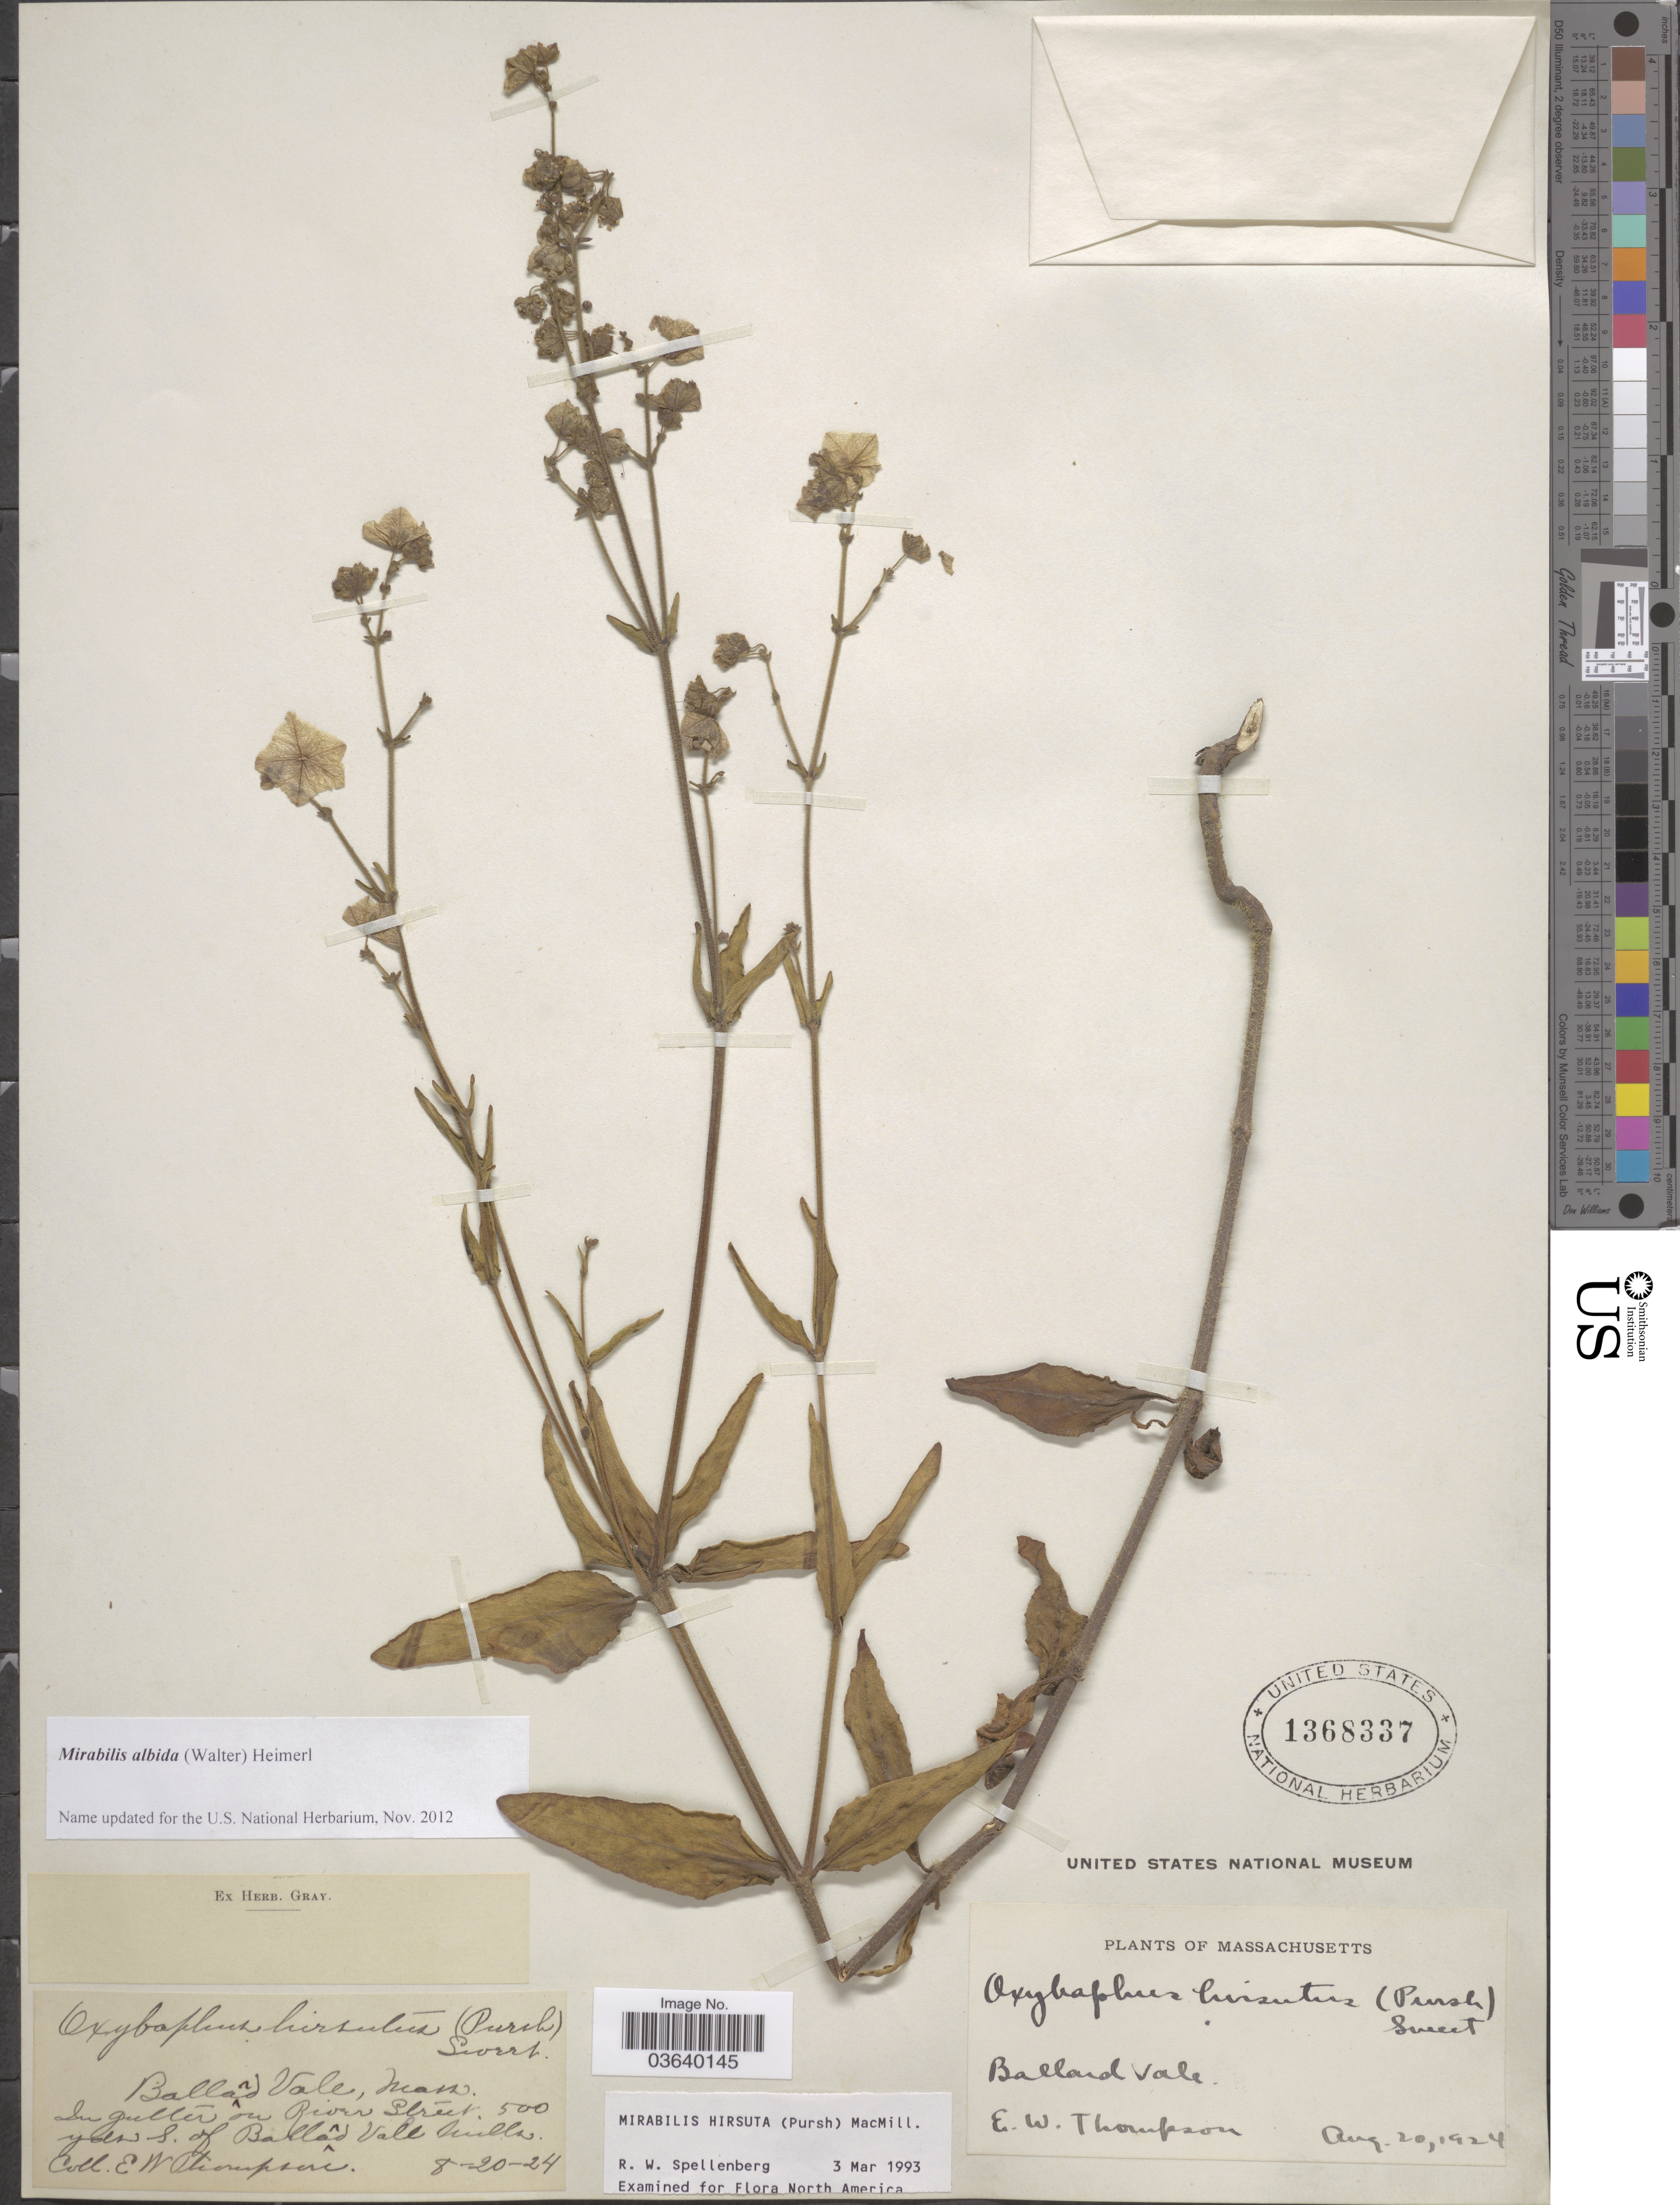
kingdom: Plantae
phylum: Tracheophyta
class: Magnoliopsida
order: Caryophyllales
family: Nyctaginaceae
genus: Mirabilis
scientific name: Mirabilis albida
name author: (Walter) Heimerl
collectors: E. W. Thompson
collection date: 1924-08-20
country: United States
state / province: Massachusetts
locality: Ballard Vale. In gutter on River Street. 500 yds S. of Ballard Vale Mills.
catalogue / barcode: US 1368337